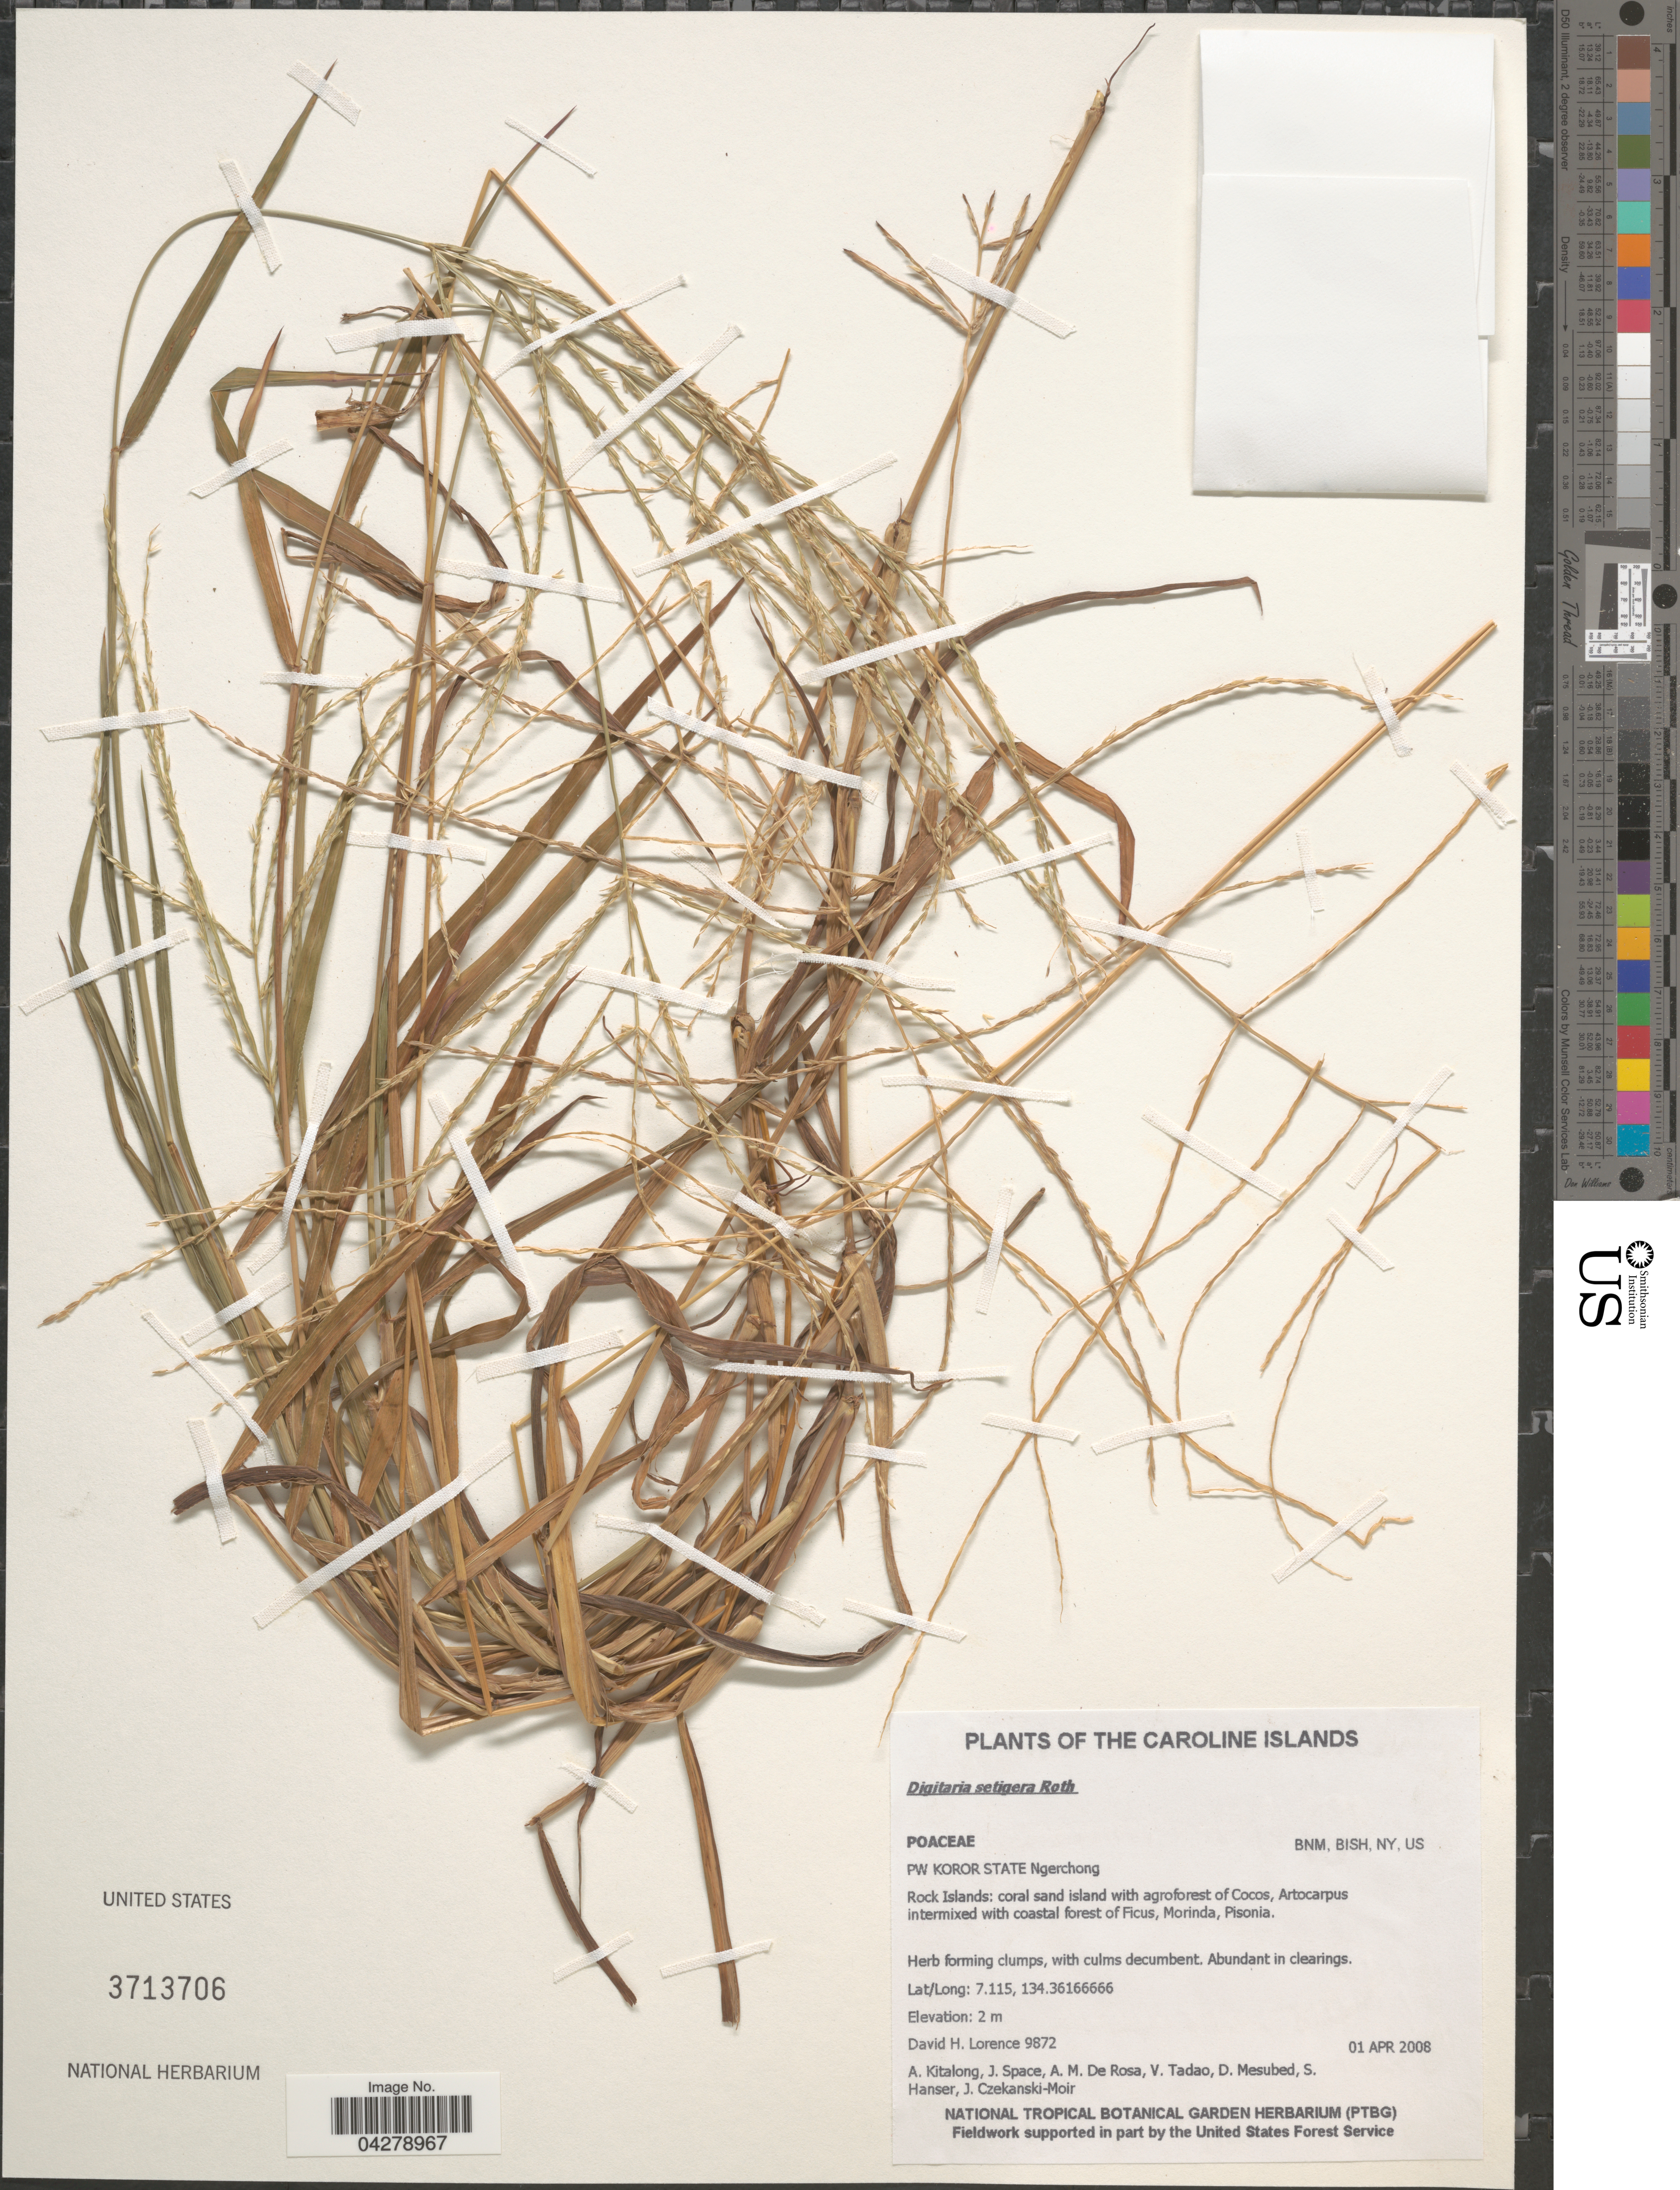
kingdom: Plantae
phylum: Tracheophyta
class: Liliopsida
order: Poales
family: Poaceae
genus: Digitaria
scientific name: Digitaria ciliaris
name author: (Retz.) Koeler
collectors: D. Lorence, A. Kitalong, J. Space, A. De Rosa & et al.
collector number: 9872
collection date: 2008-04-01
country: Palau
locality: The Caroline Islands. PW Koror State Ngerchong. Rock Islands: coral sand island.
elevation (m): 2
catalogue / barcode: US 3713706